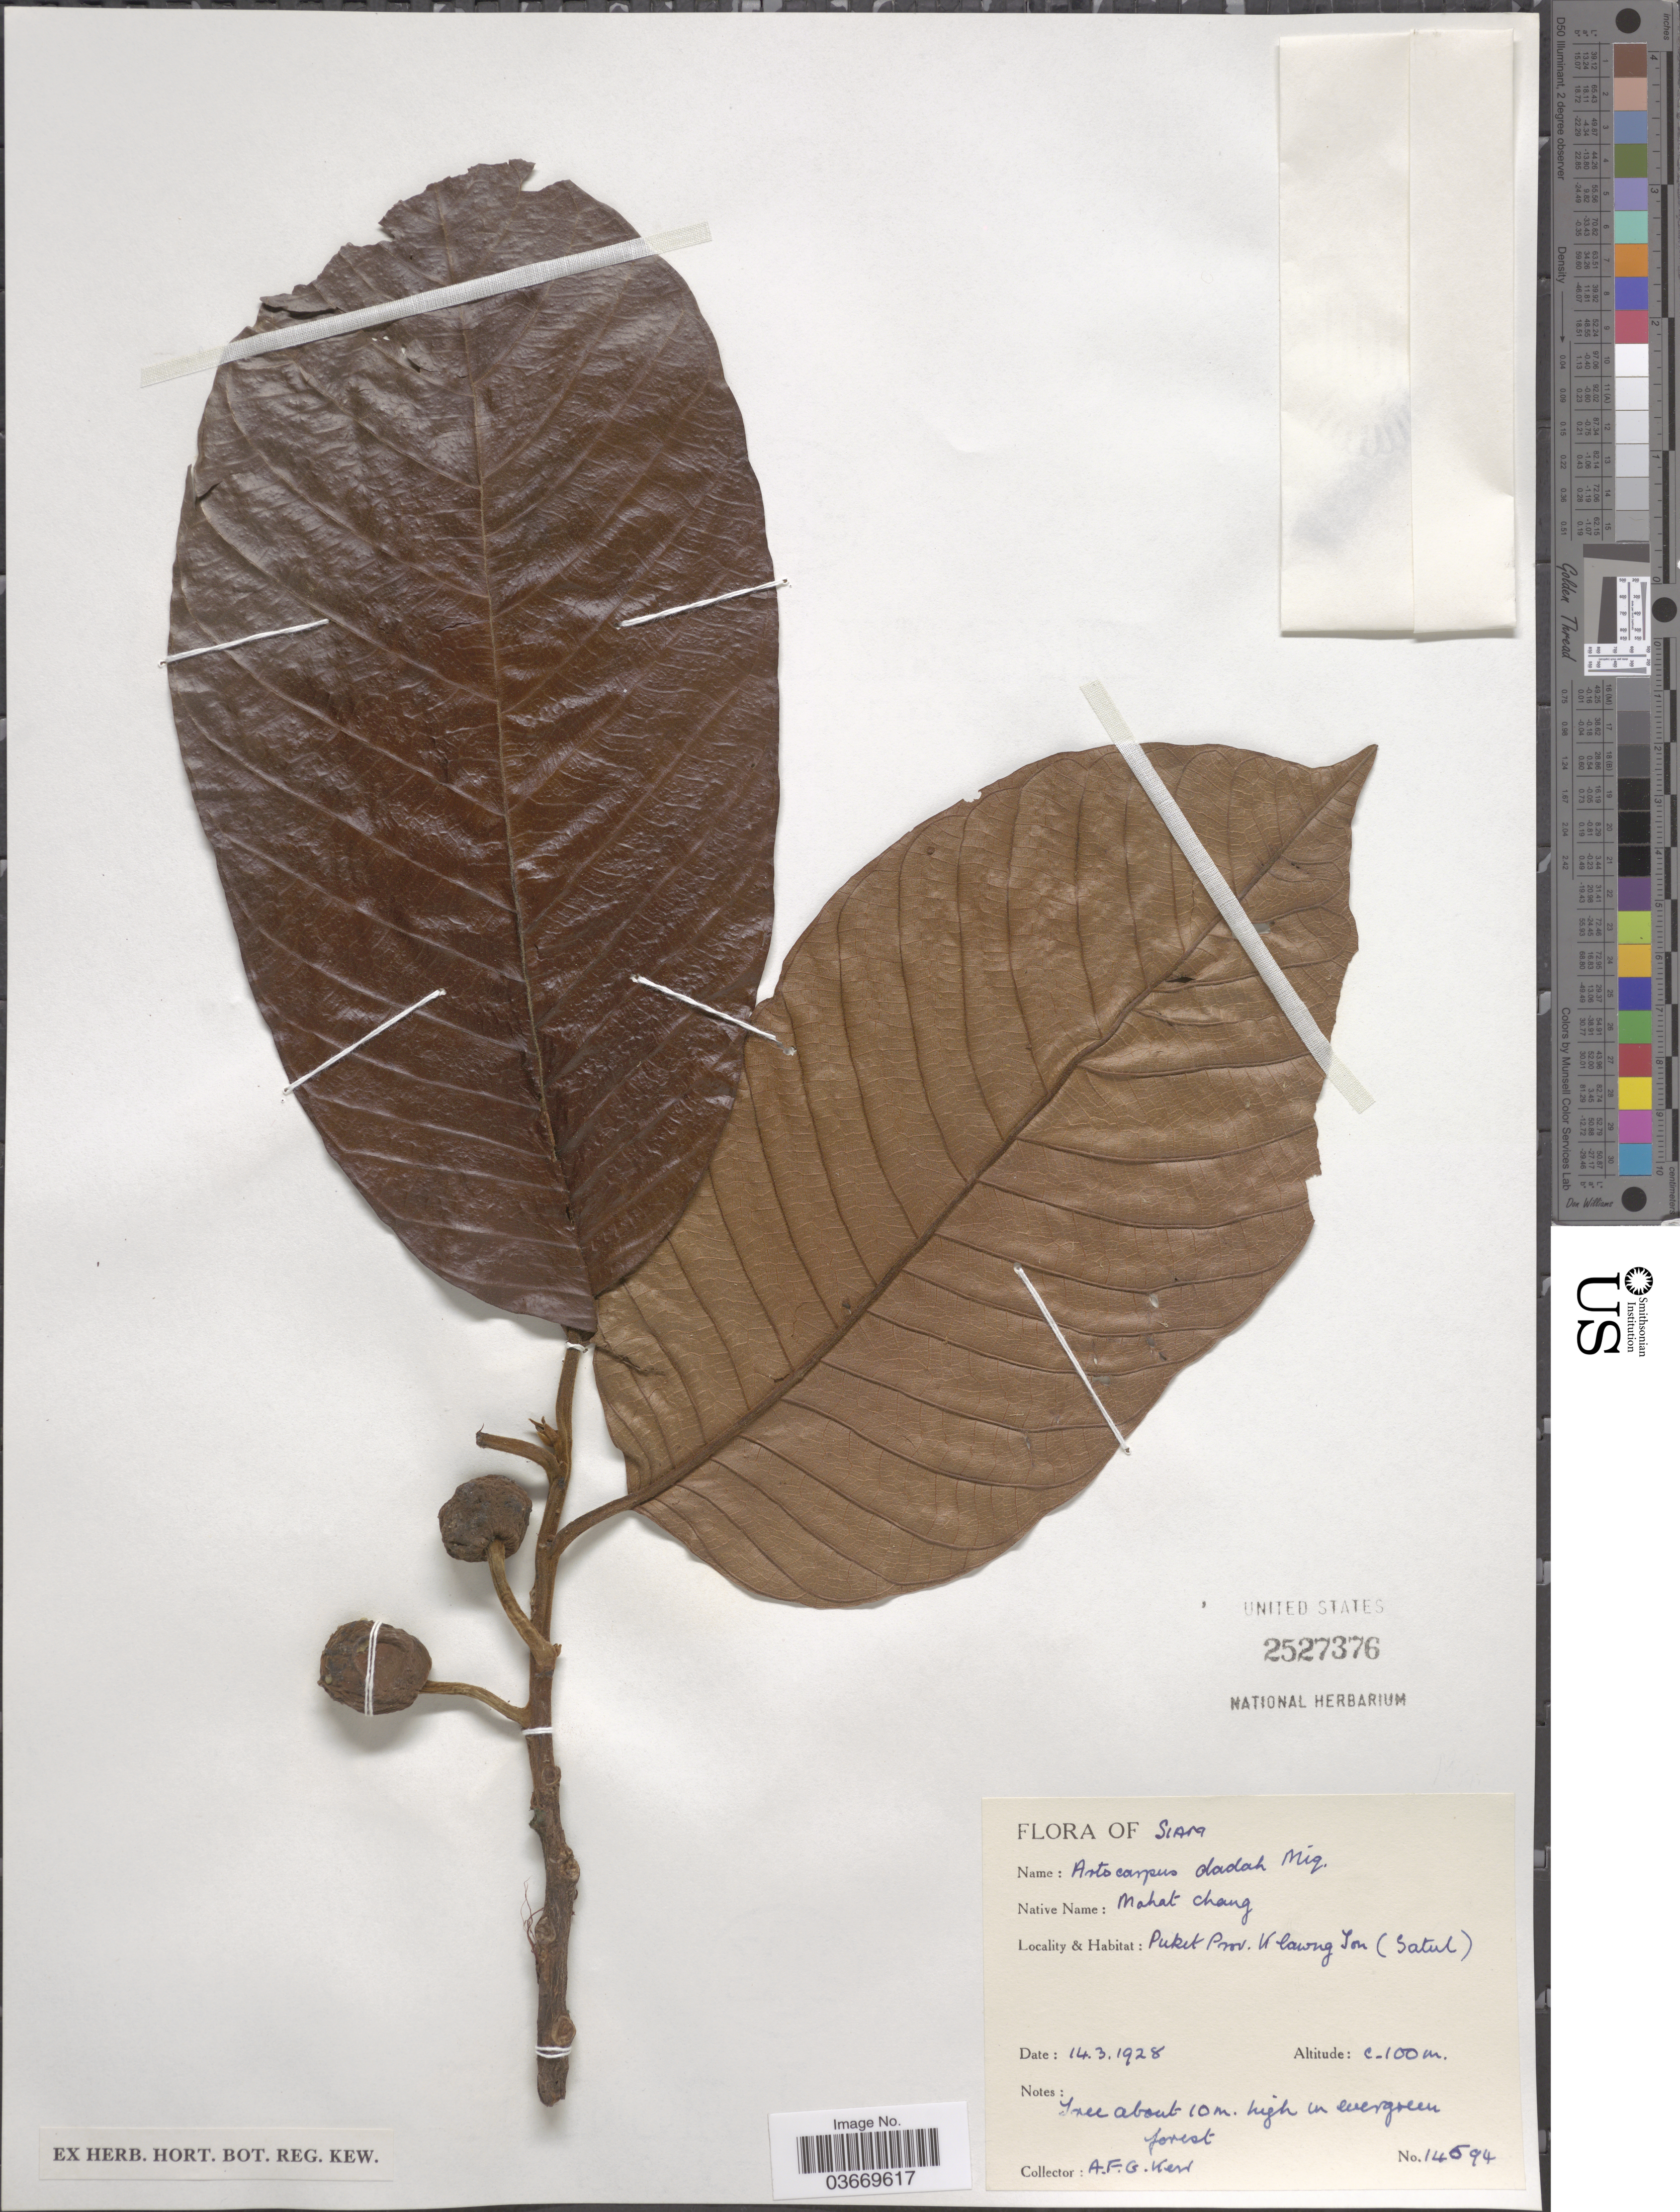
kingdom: Plantae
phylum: Tracheophyta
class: Magnoliopsida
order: Rosales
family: Moraceae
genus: Artocarpus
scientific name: Artocarpus dadah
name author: Miq.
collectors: A. F. G. Kerr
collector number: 14594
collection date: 1928-03-14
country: Thailand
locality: Siam. Puket Prov. K lawng Ion (Satul).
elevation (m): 100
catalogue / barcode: US 2527376